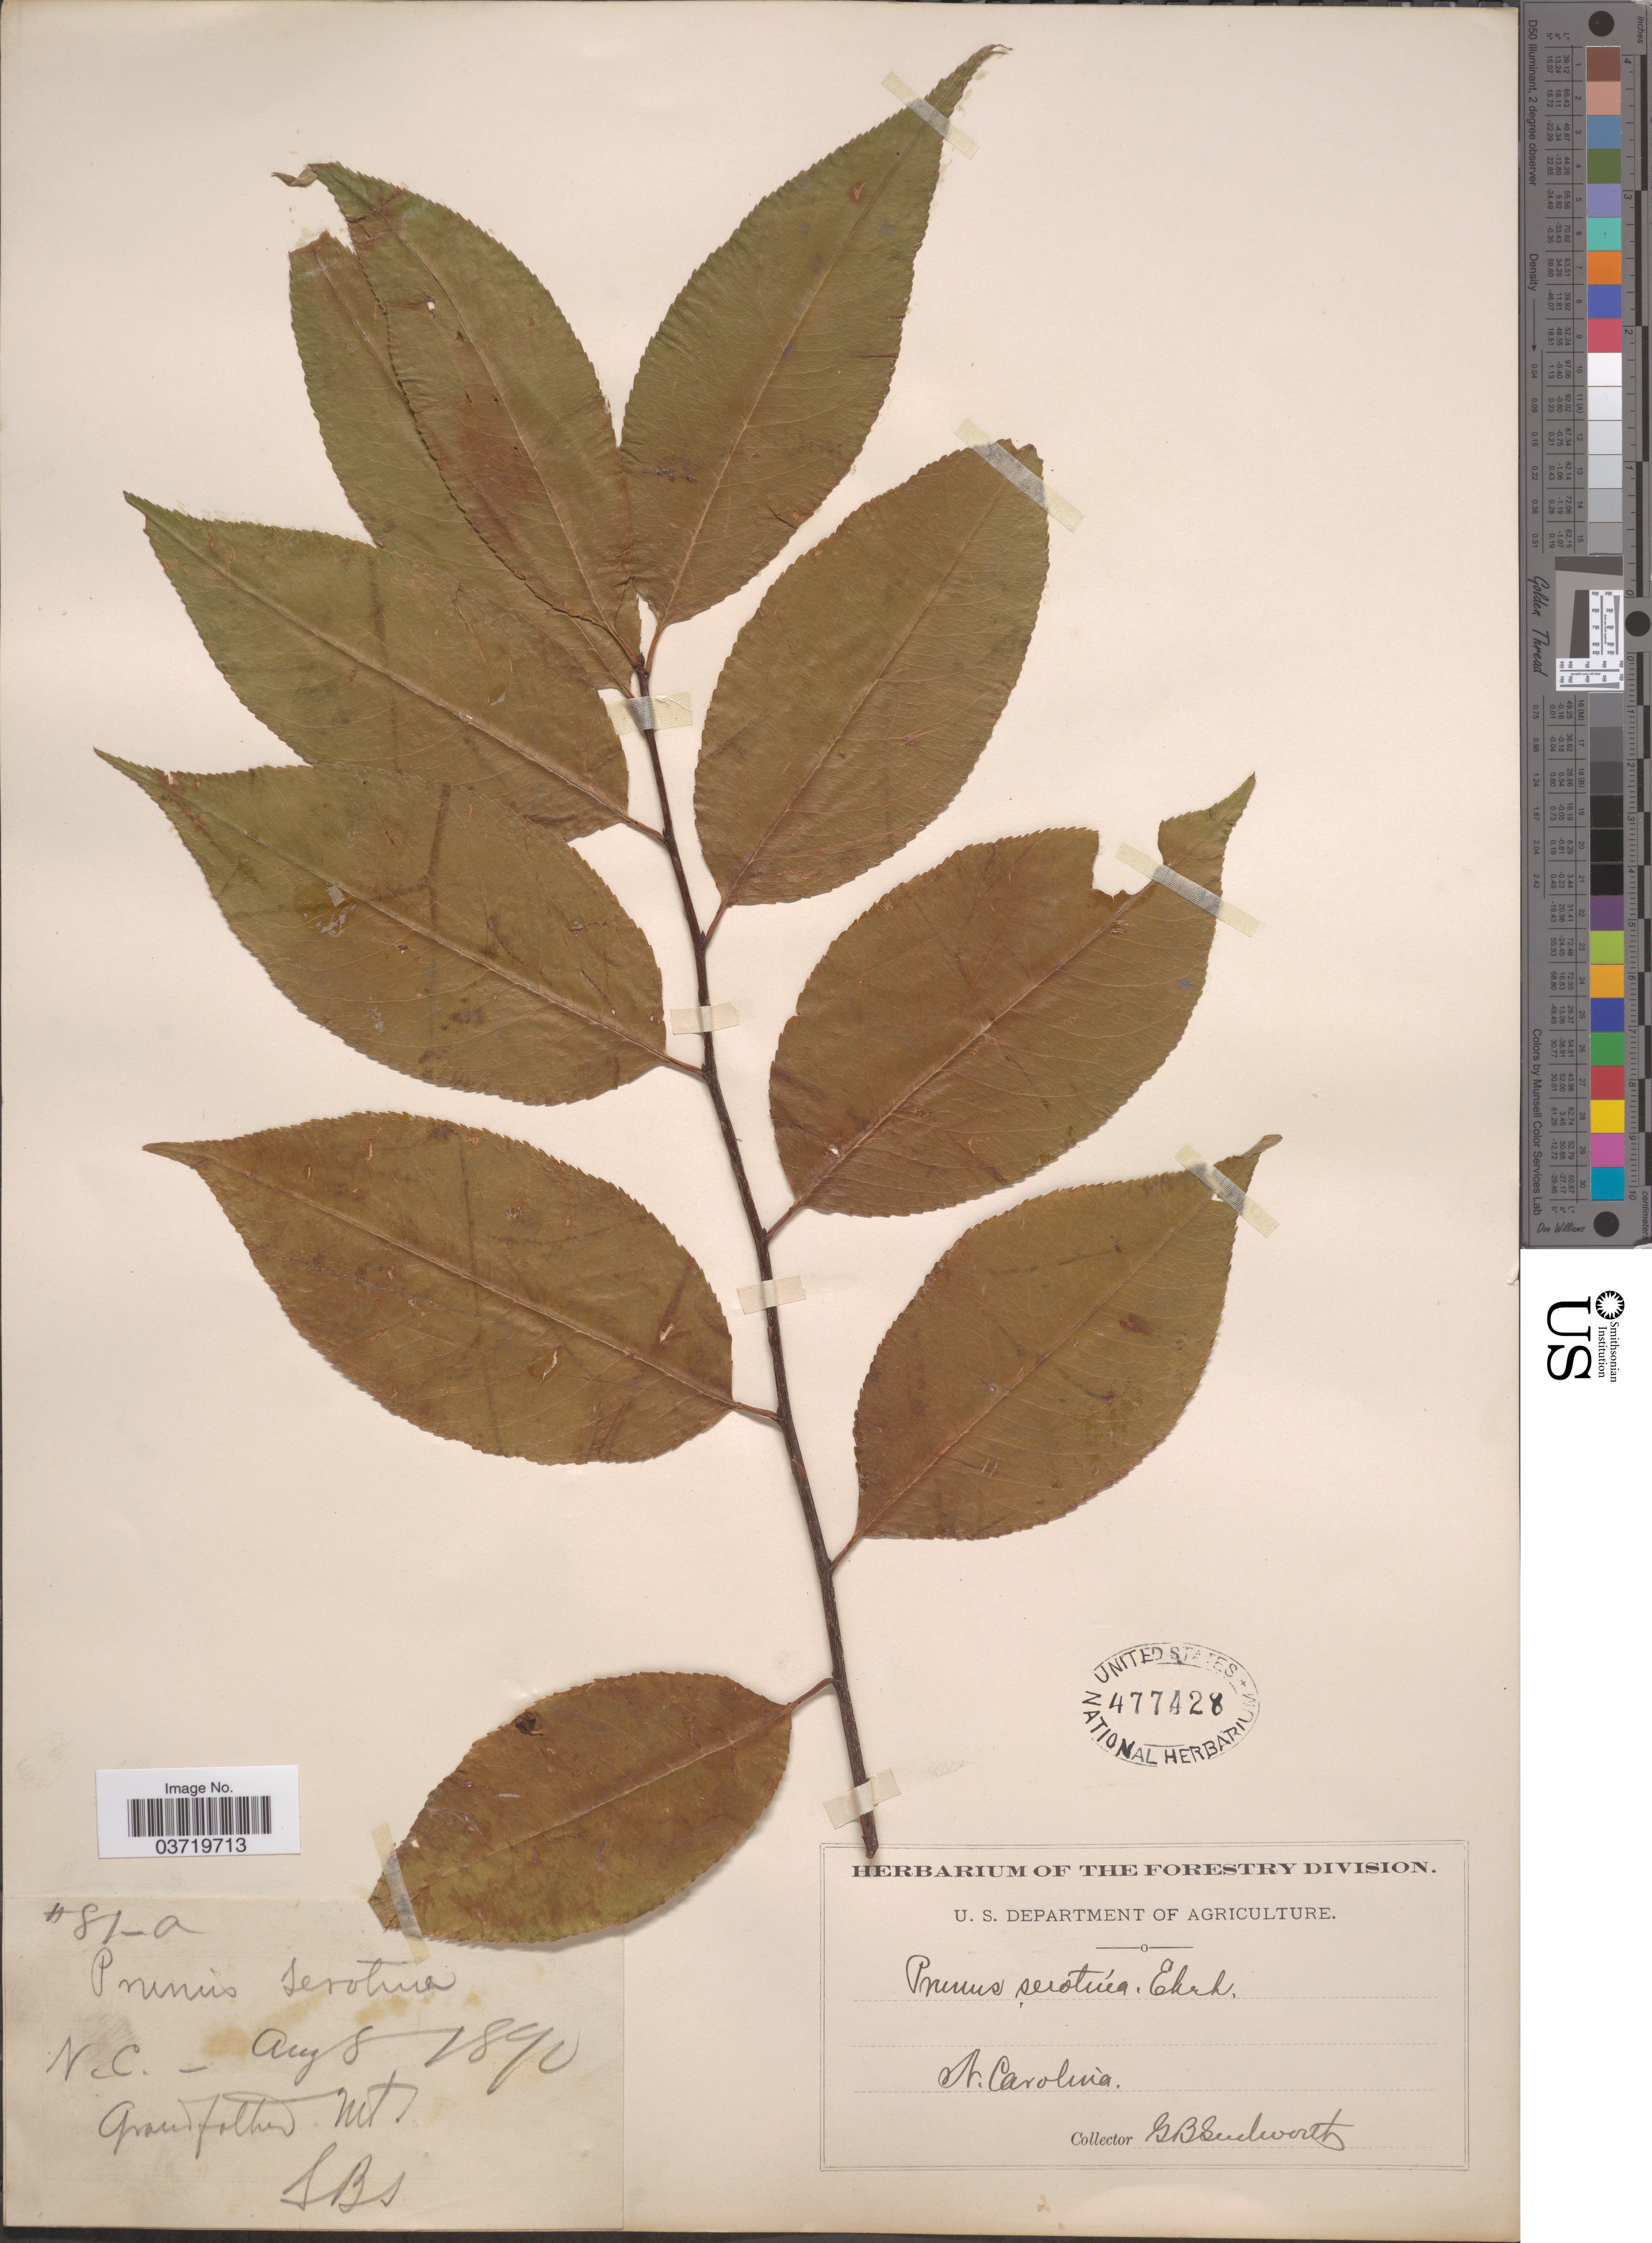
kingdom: Plantae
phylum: Tracheophyta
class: Magnoliopsida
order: Rosales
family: Rosaceae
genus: Prunus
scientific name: Prunus serotina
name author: Ehrh.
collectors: G. B. Sudworth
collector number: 81-a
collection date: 1890-08-08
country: United States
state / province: North Carolina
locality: Grandfather Mt.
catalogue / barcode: US 477428